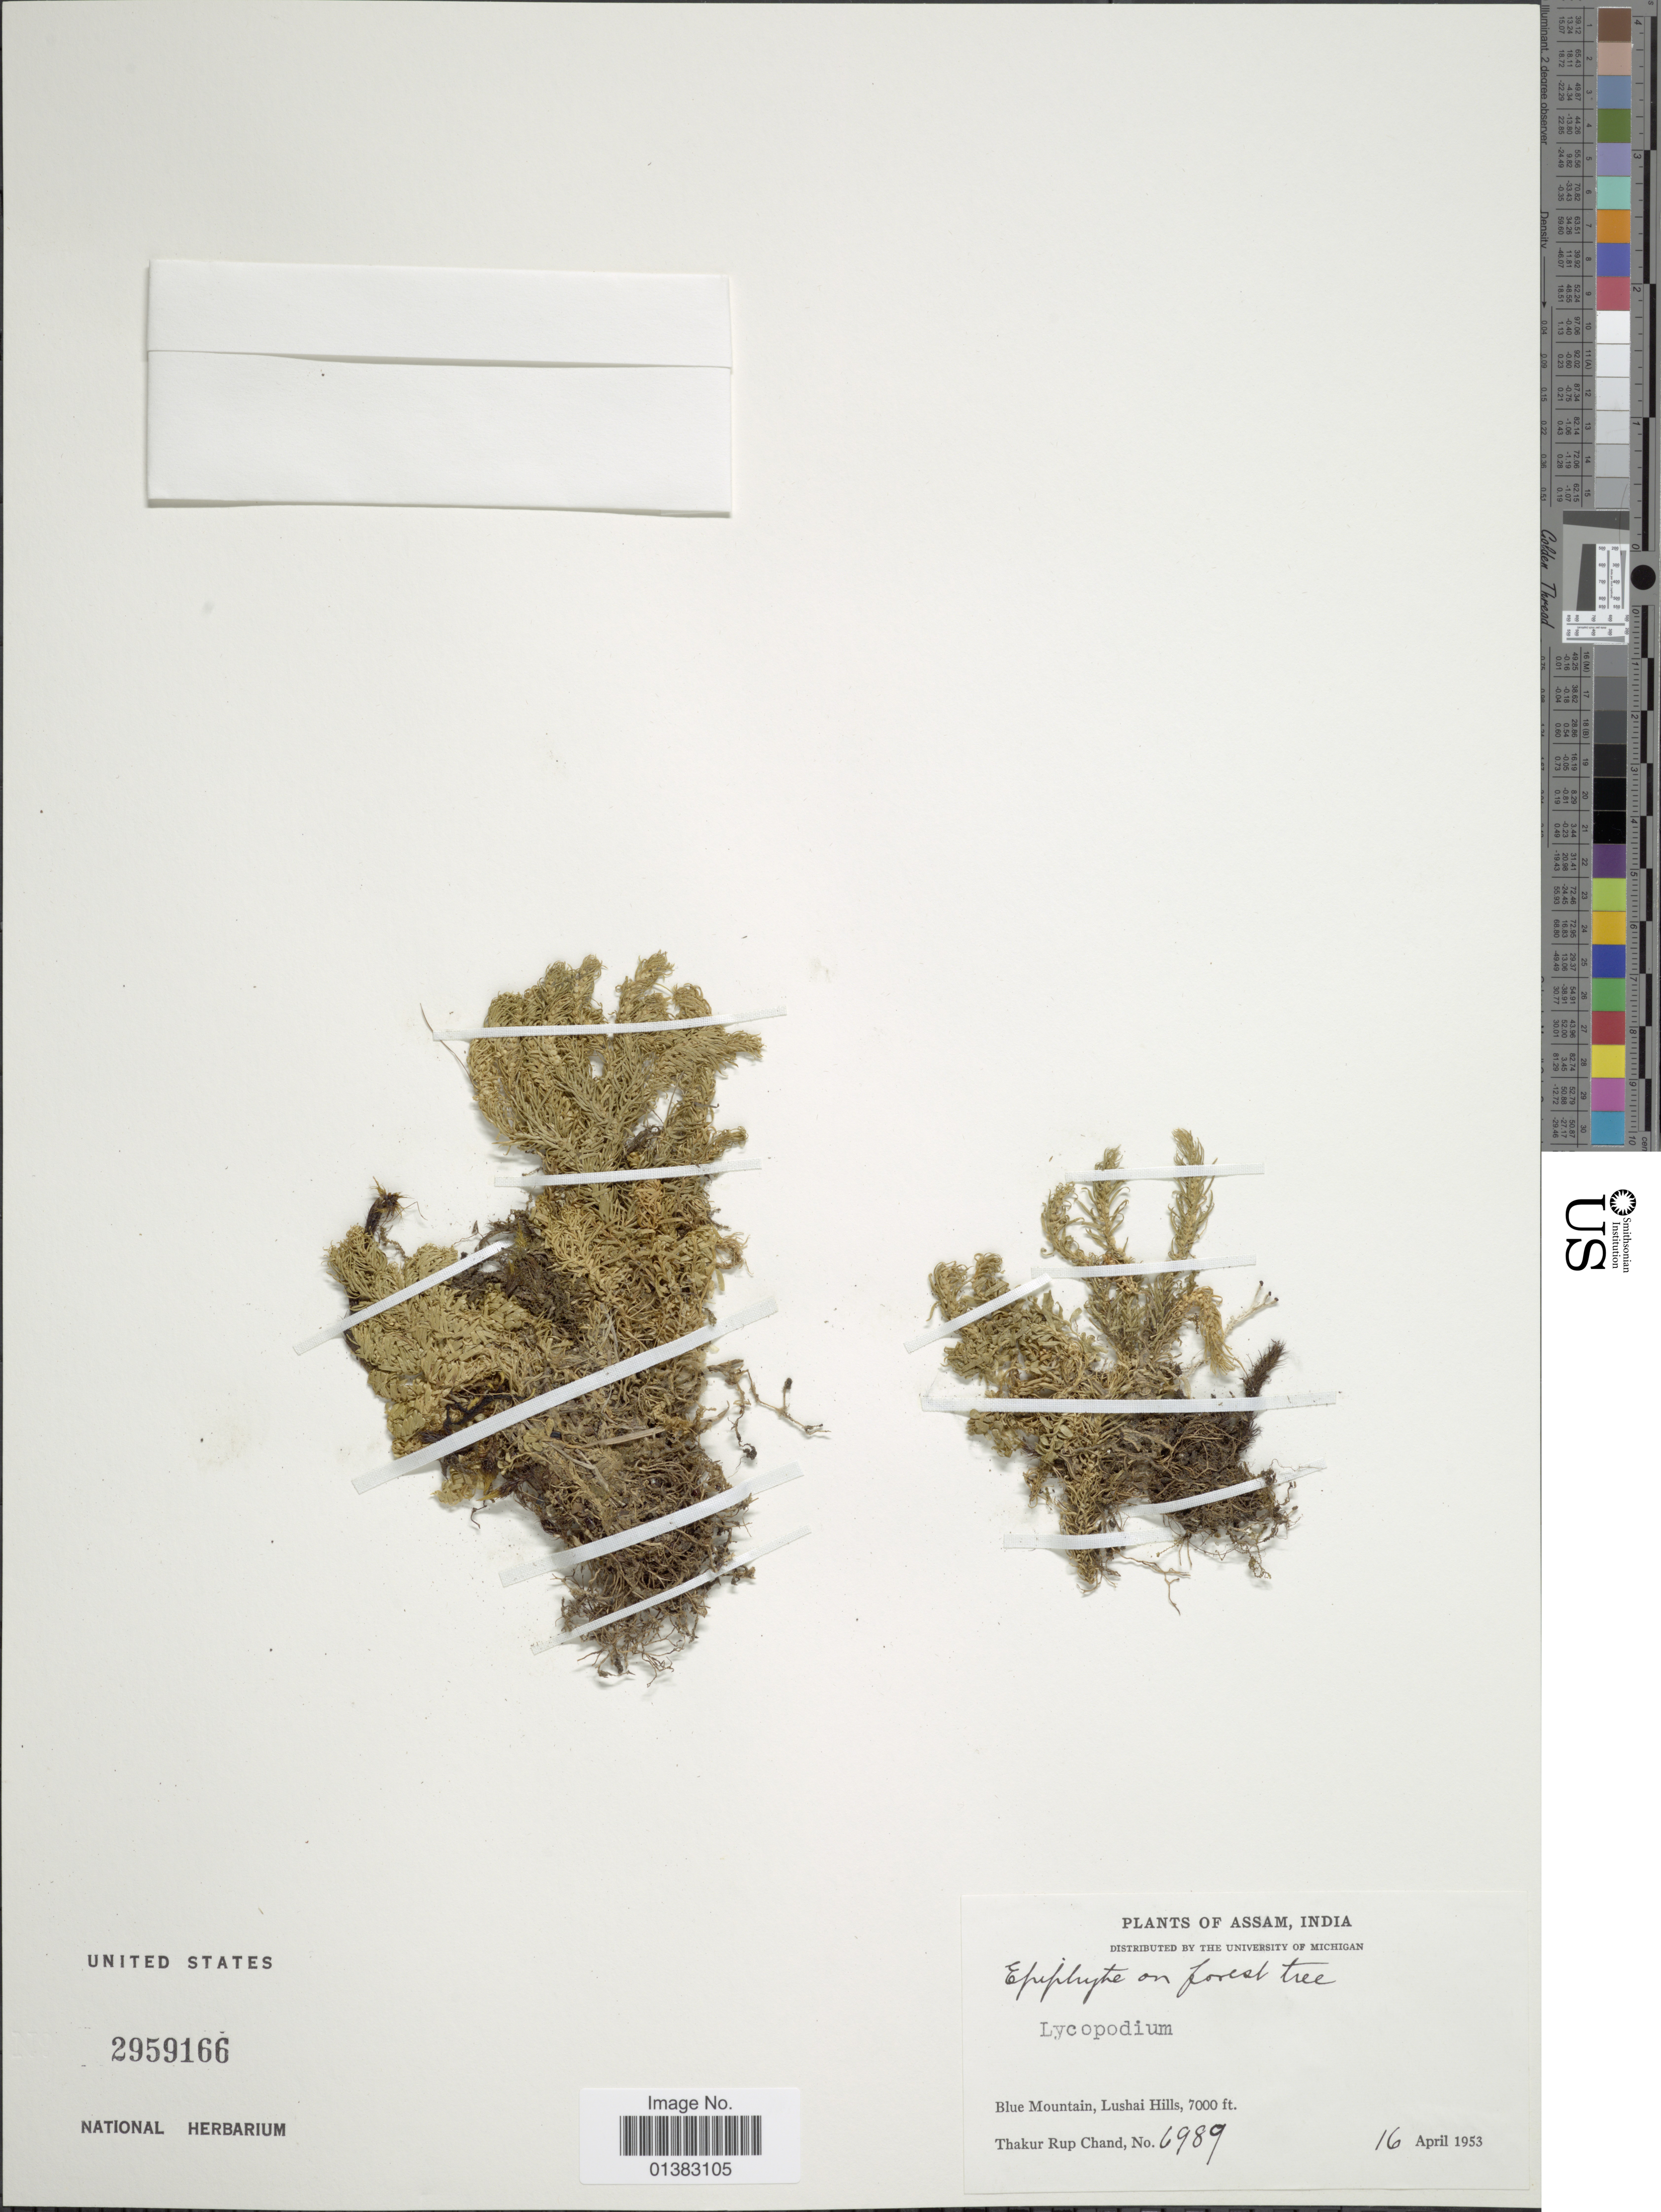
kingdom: Plantae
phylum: Tracheophyta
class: Lycopodiopsida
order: Lycopodiales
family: Lycopodiaceae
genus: Phlegmariurus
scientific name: Phlegmariurus sp.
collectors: T. R. Chand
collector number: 6989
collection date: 1953-04-16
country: India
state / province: Assam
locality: Blue Mountain, Lushai Hills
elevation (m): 2134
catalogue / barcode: US 2959166